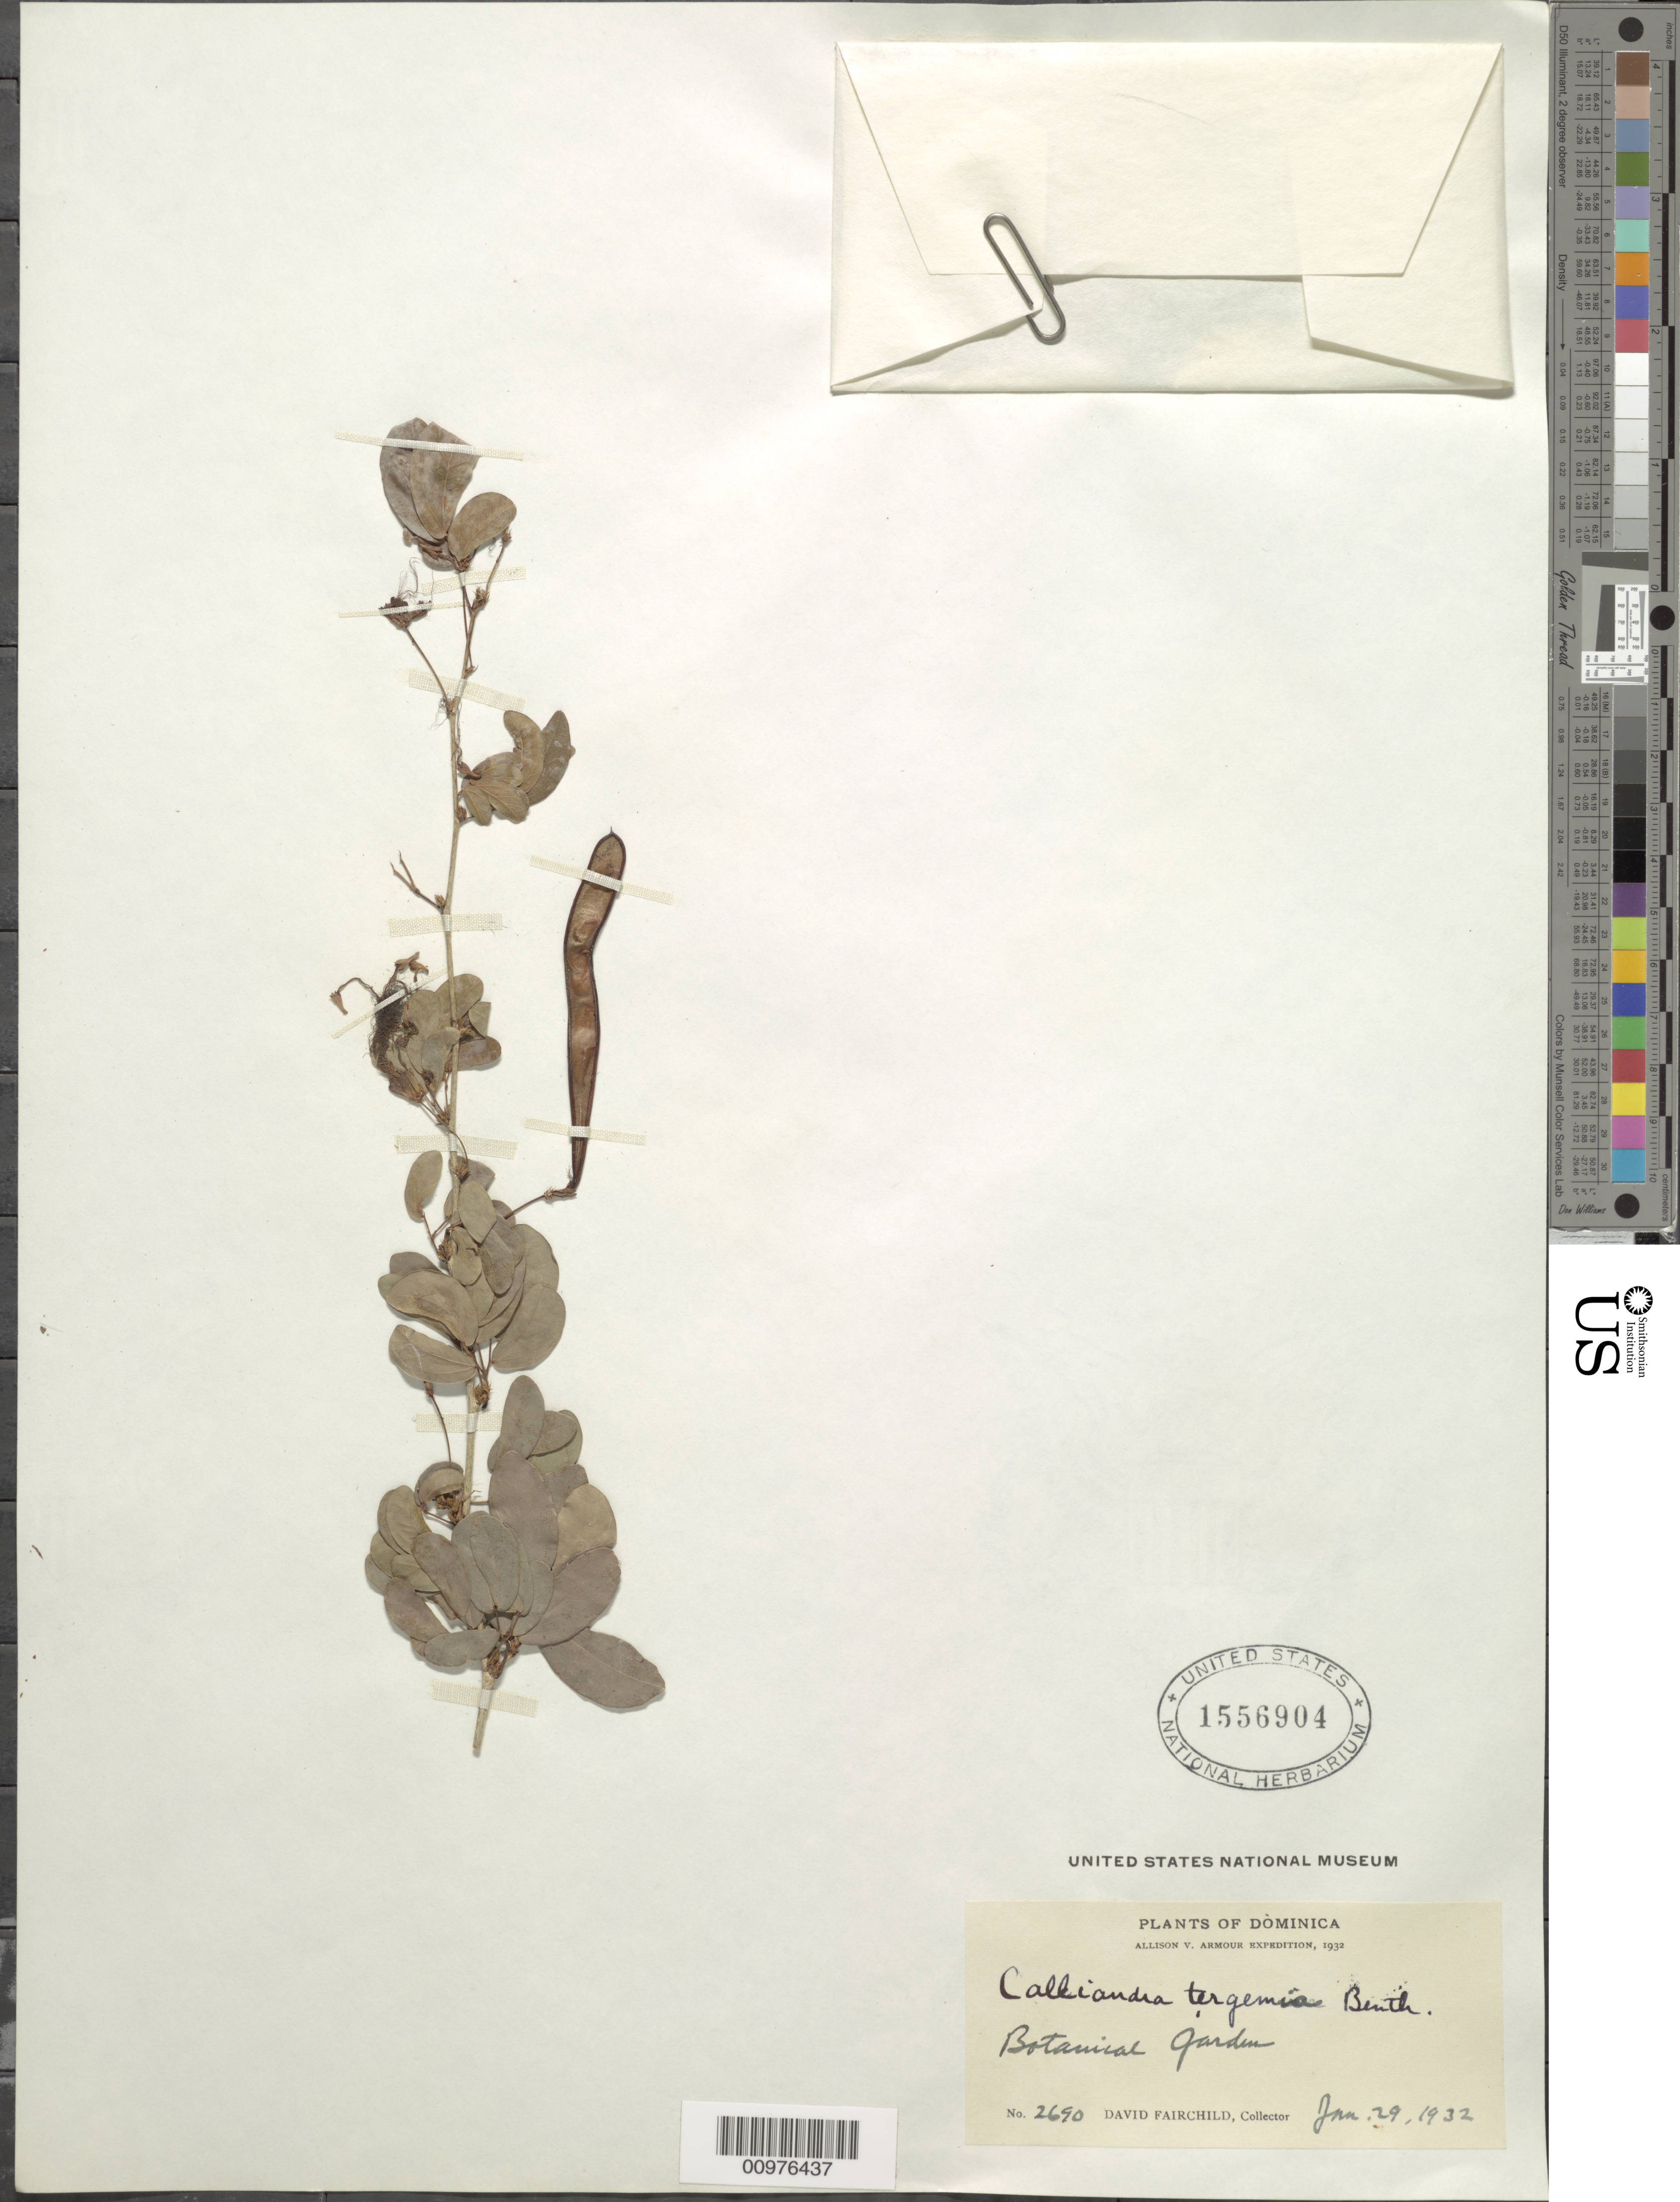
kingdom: Plantae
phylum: Tracheophyta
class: Magnoliopsida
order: Fabales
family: Fabaceae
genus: Calliandra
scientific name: Calliandra tergemina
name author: (L.) Benth.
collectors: D. Fairchild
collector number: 2690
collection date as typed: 29 Jan 1932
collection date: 1932-01-29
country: Dominica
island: Dominica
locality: Botanical Garden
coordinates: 0 N, 0 E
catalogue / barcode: US 1556904